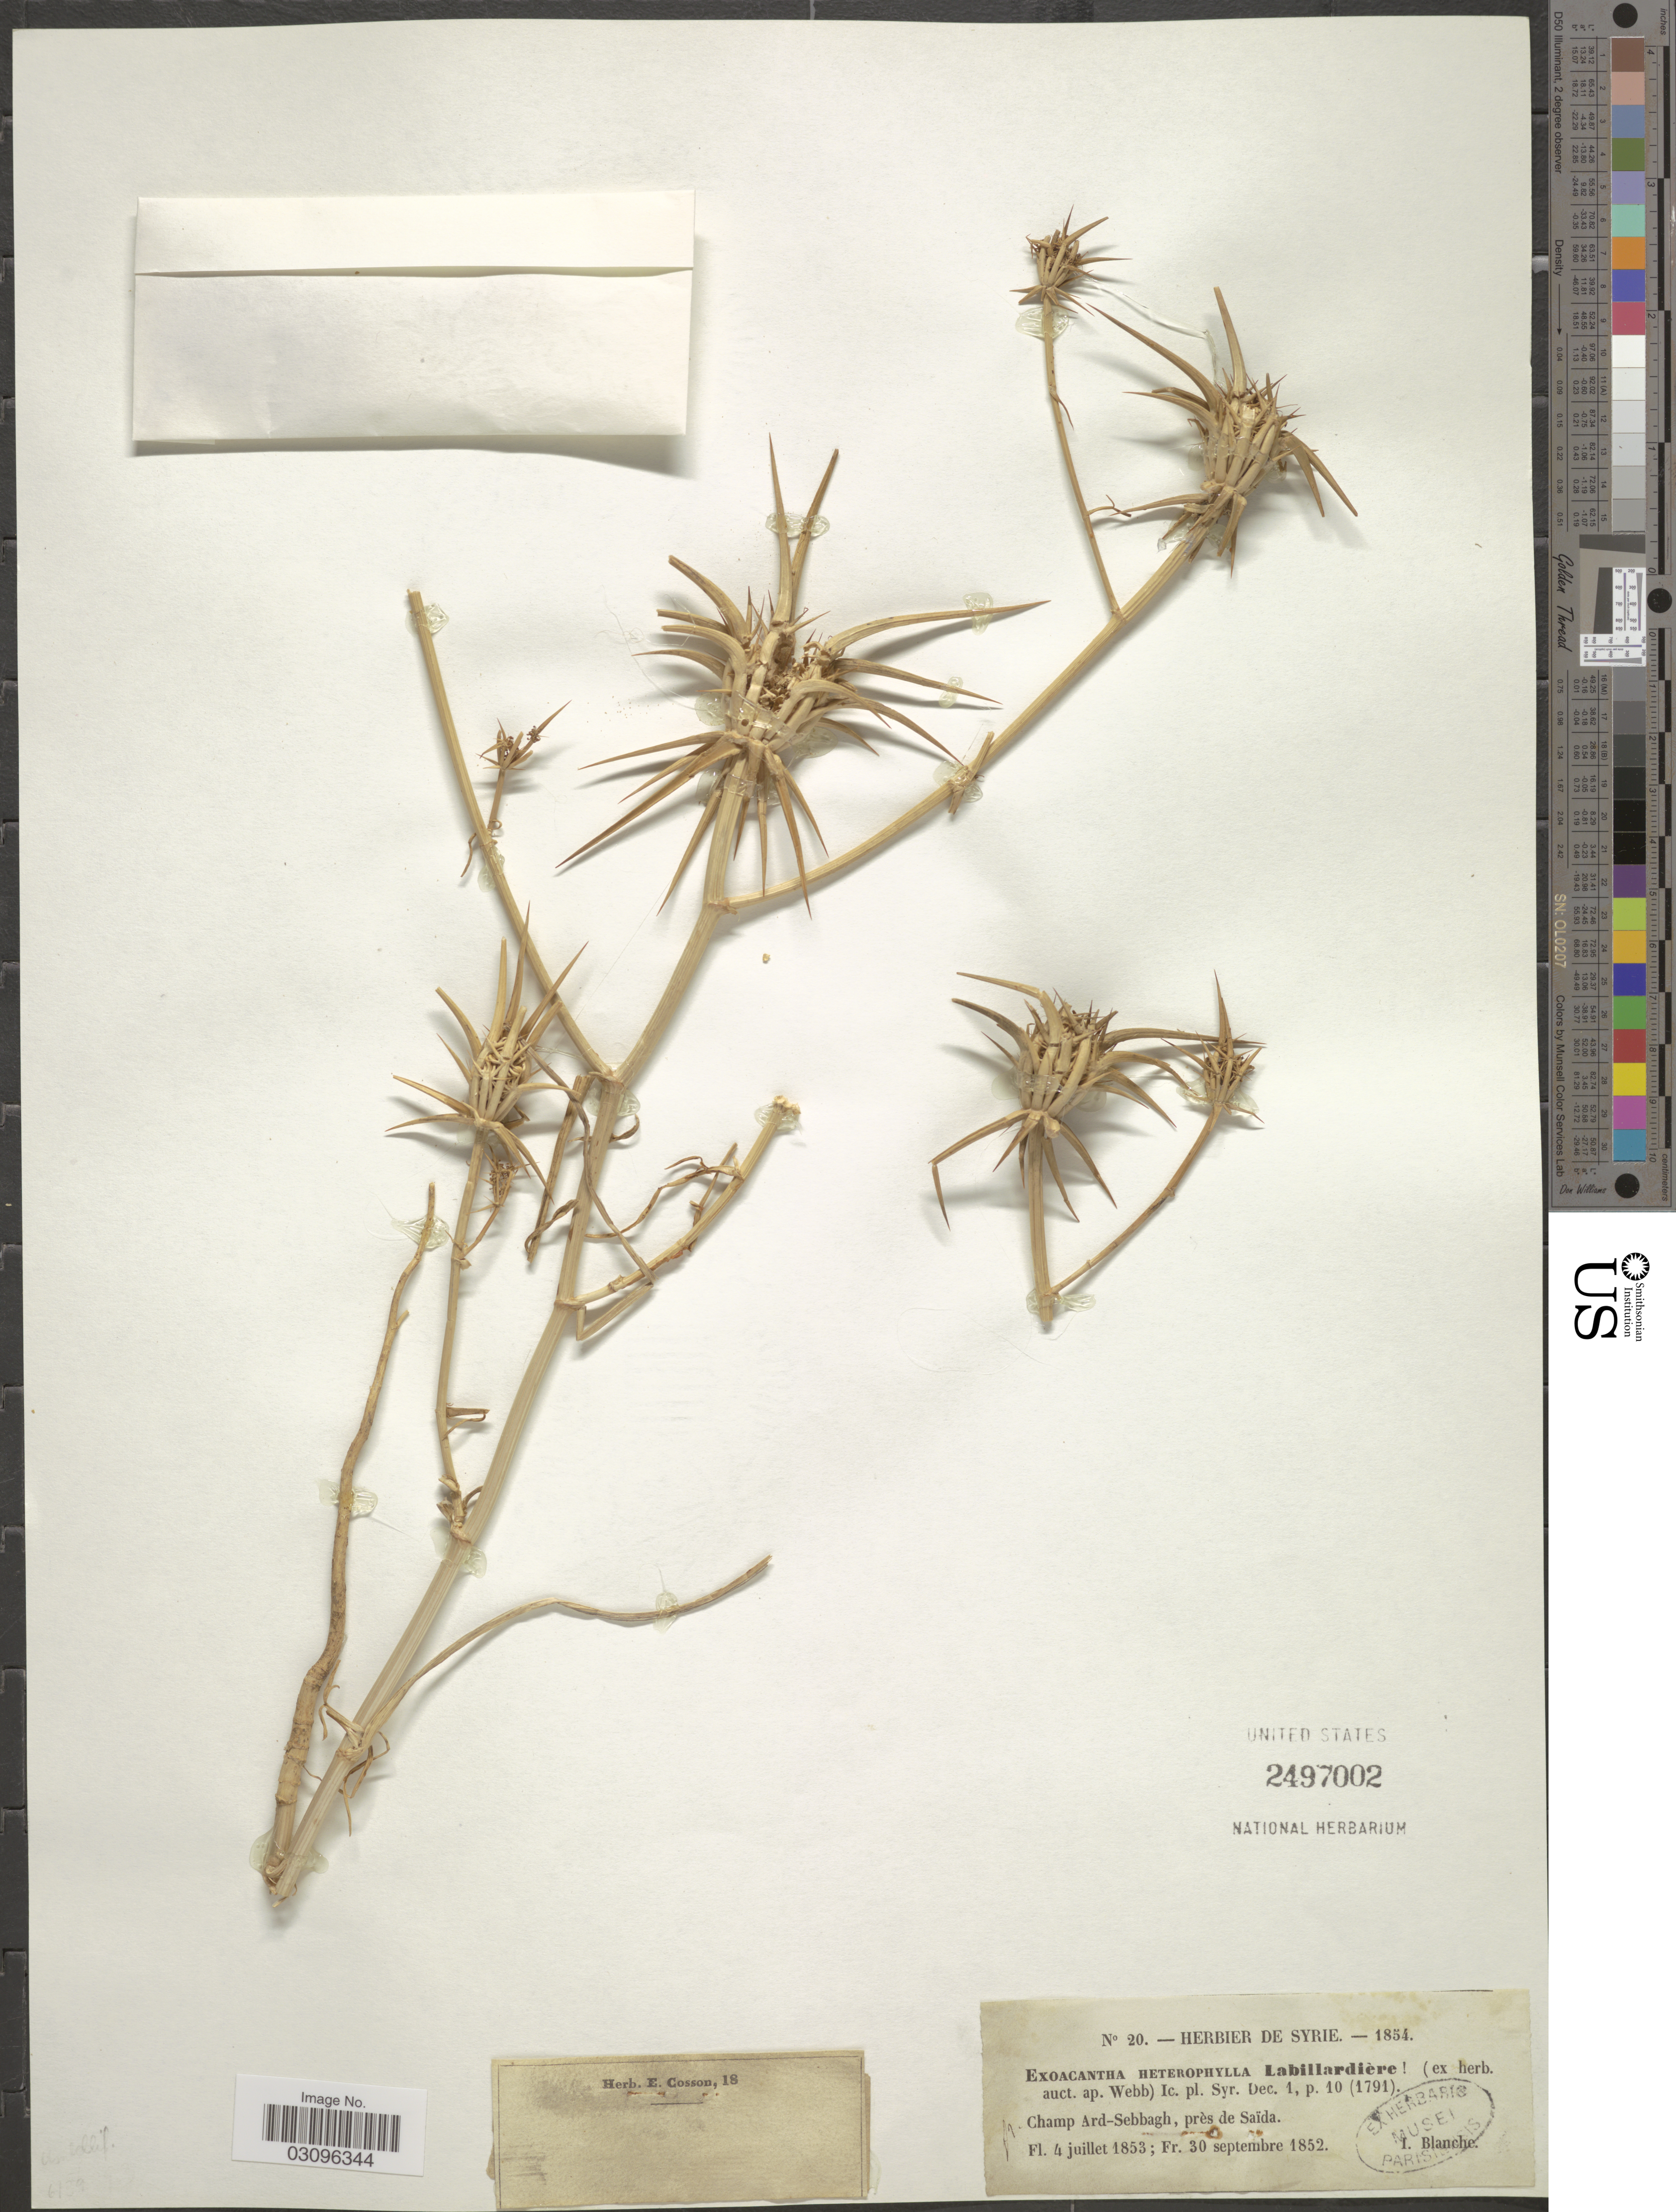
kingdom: Plantae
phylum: Tracheophyta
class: Magnoliopsida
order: Apiales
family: Apiaceae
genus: Exoacantha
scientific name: Exoacantha heterophylla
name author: Labill.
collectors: I. Blanche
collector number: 20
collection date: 1852-07-04/1852-09-30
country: Syria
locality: Champ Ard-Sebbagh, près de Saïda. [possibly Saida, Lebanon?]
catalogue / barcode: US 2497002